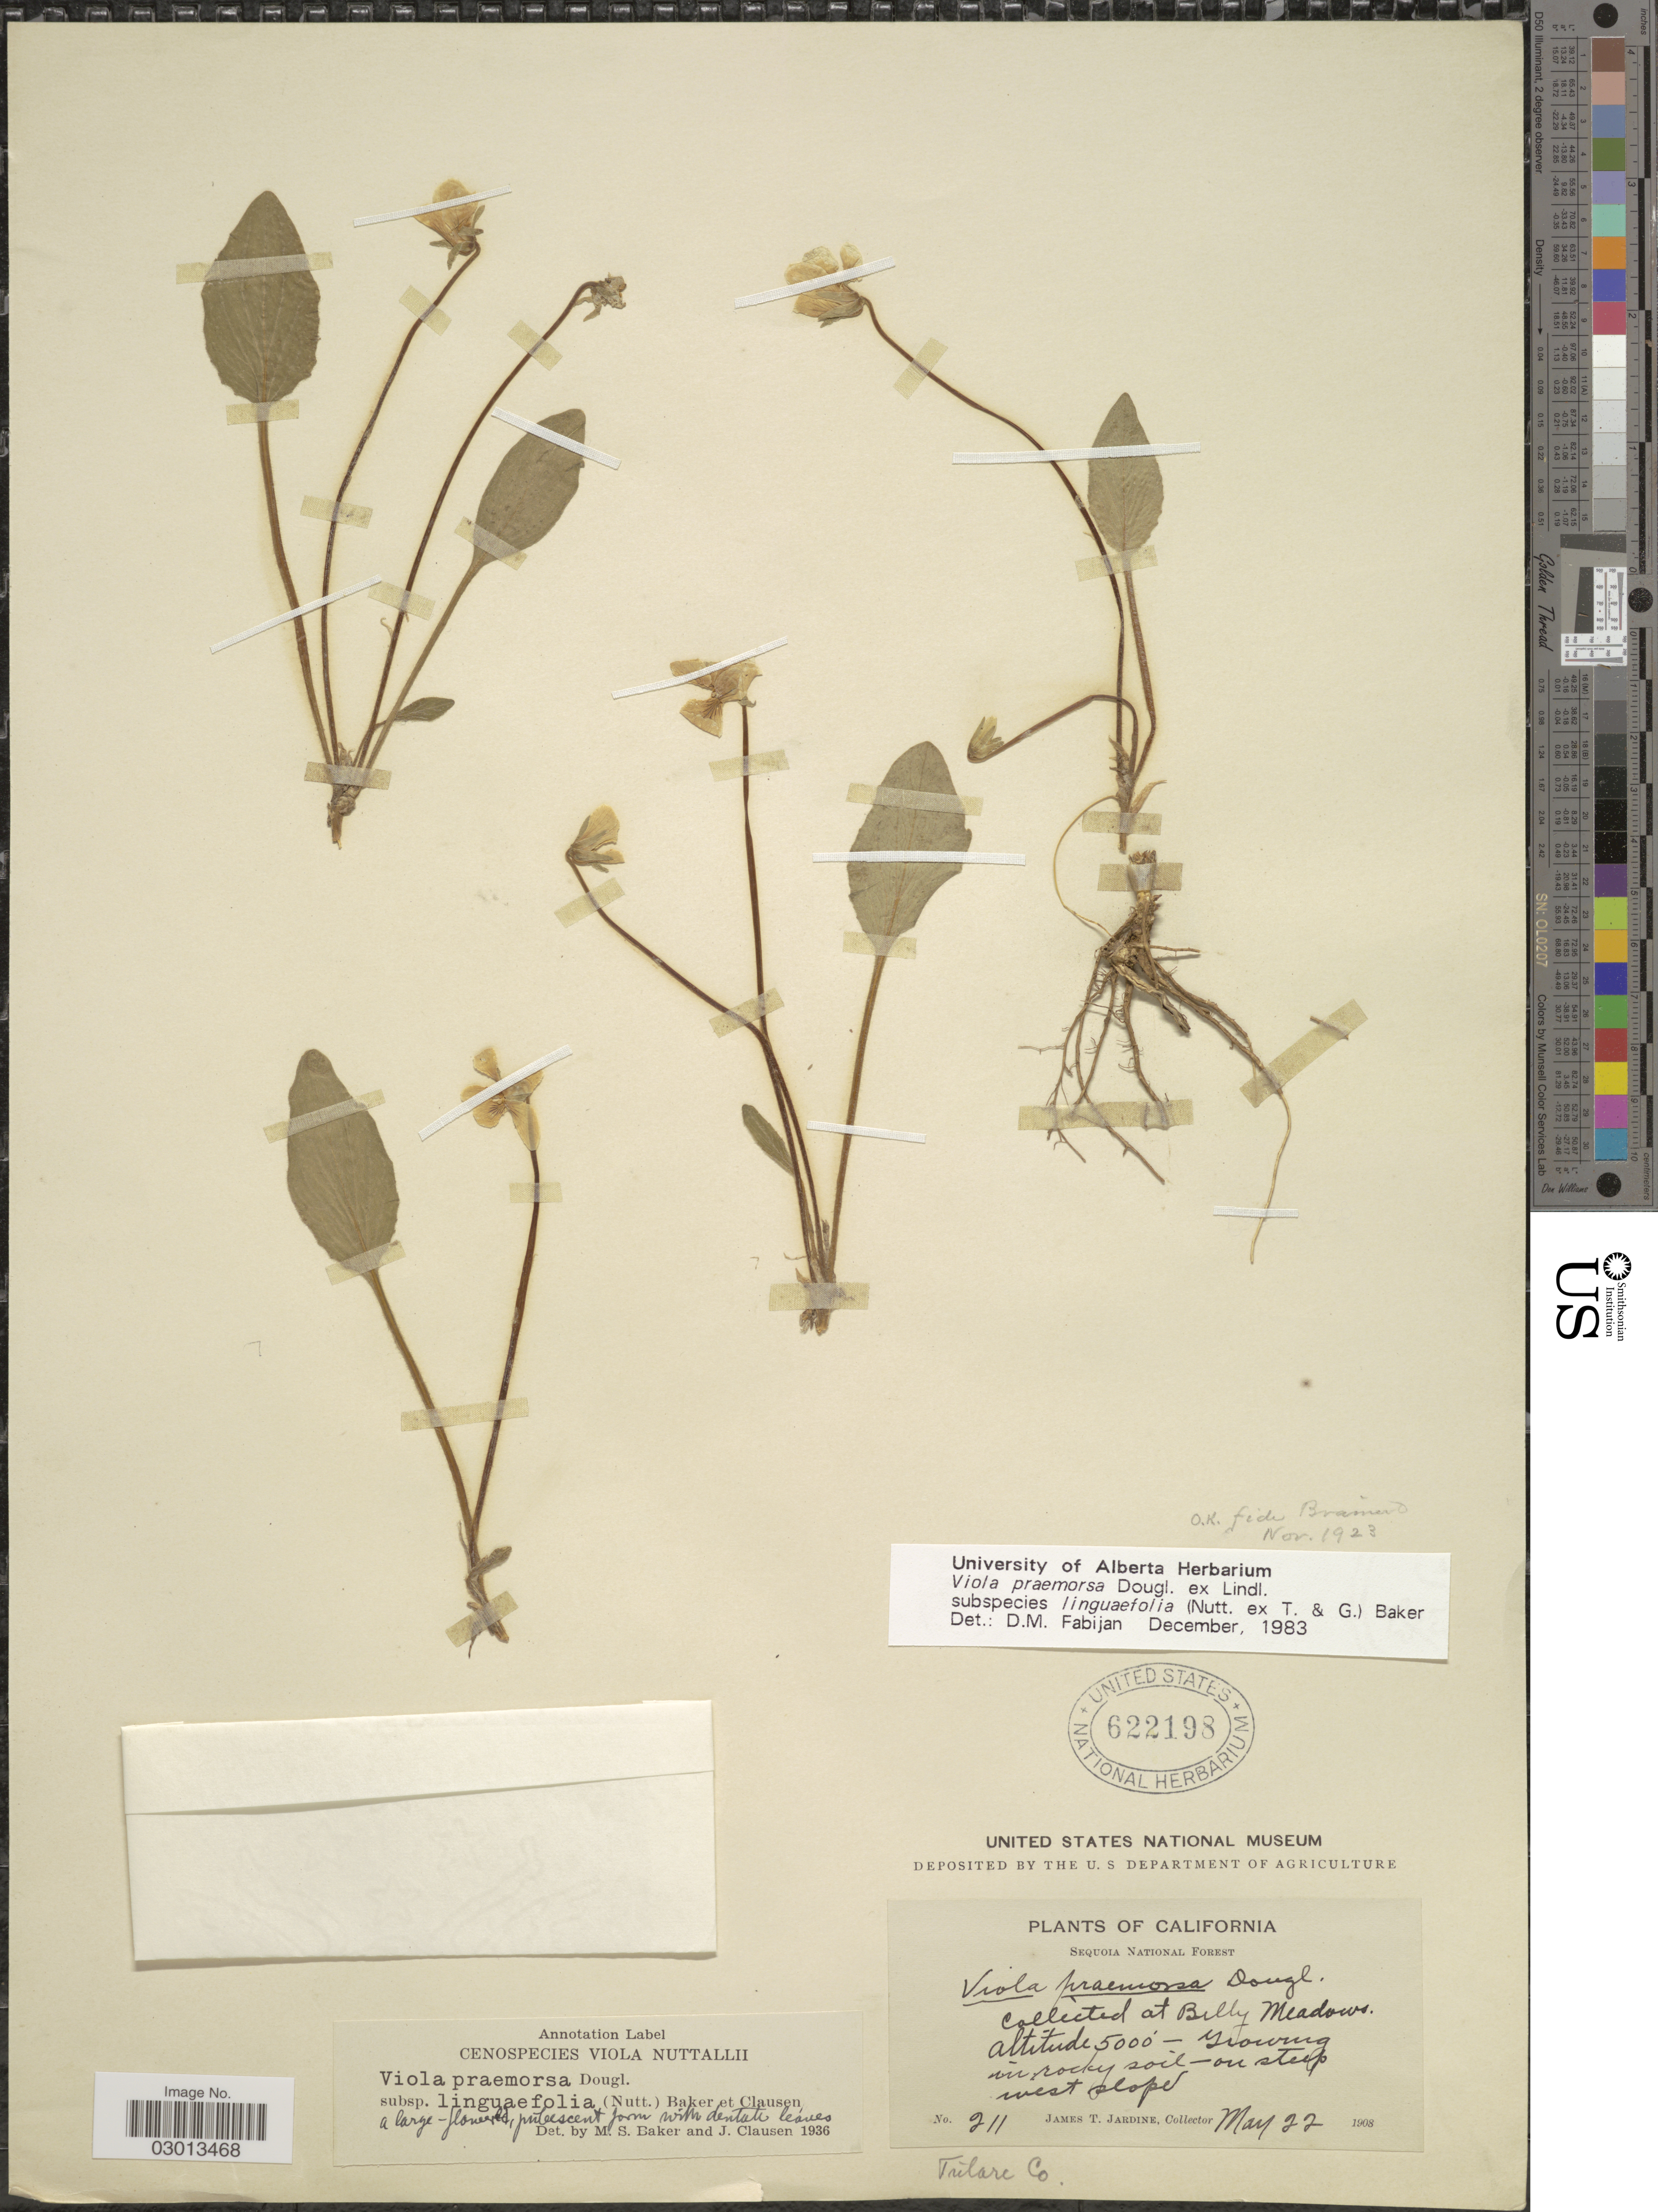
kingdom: Plantae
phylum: Tracheophyta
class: Magnoliopsida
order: Malpighiales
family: Violaceae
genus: Viola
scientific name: Viola praemorsa subsp. linguifolia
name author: (Nutt.) M.S. Baker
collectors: J. T. Jardine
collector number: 211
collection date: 1908-05-22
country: United States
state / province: California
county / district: Tulare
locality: Sequoia National Forest. Billy Meadows. Tulare Co.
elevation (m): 1524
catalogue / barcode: US 622198